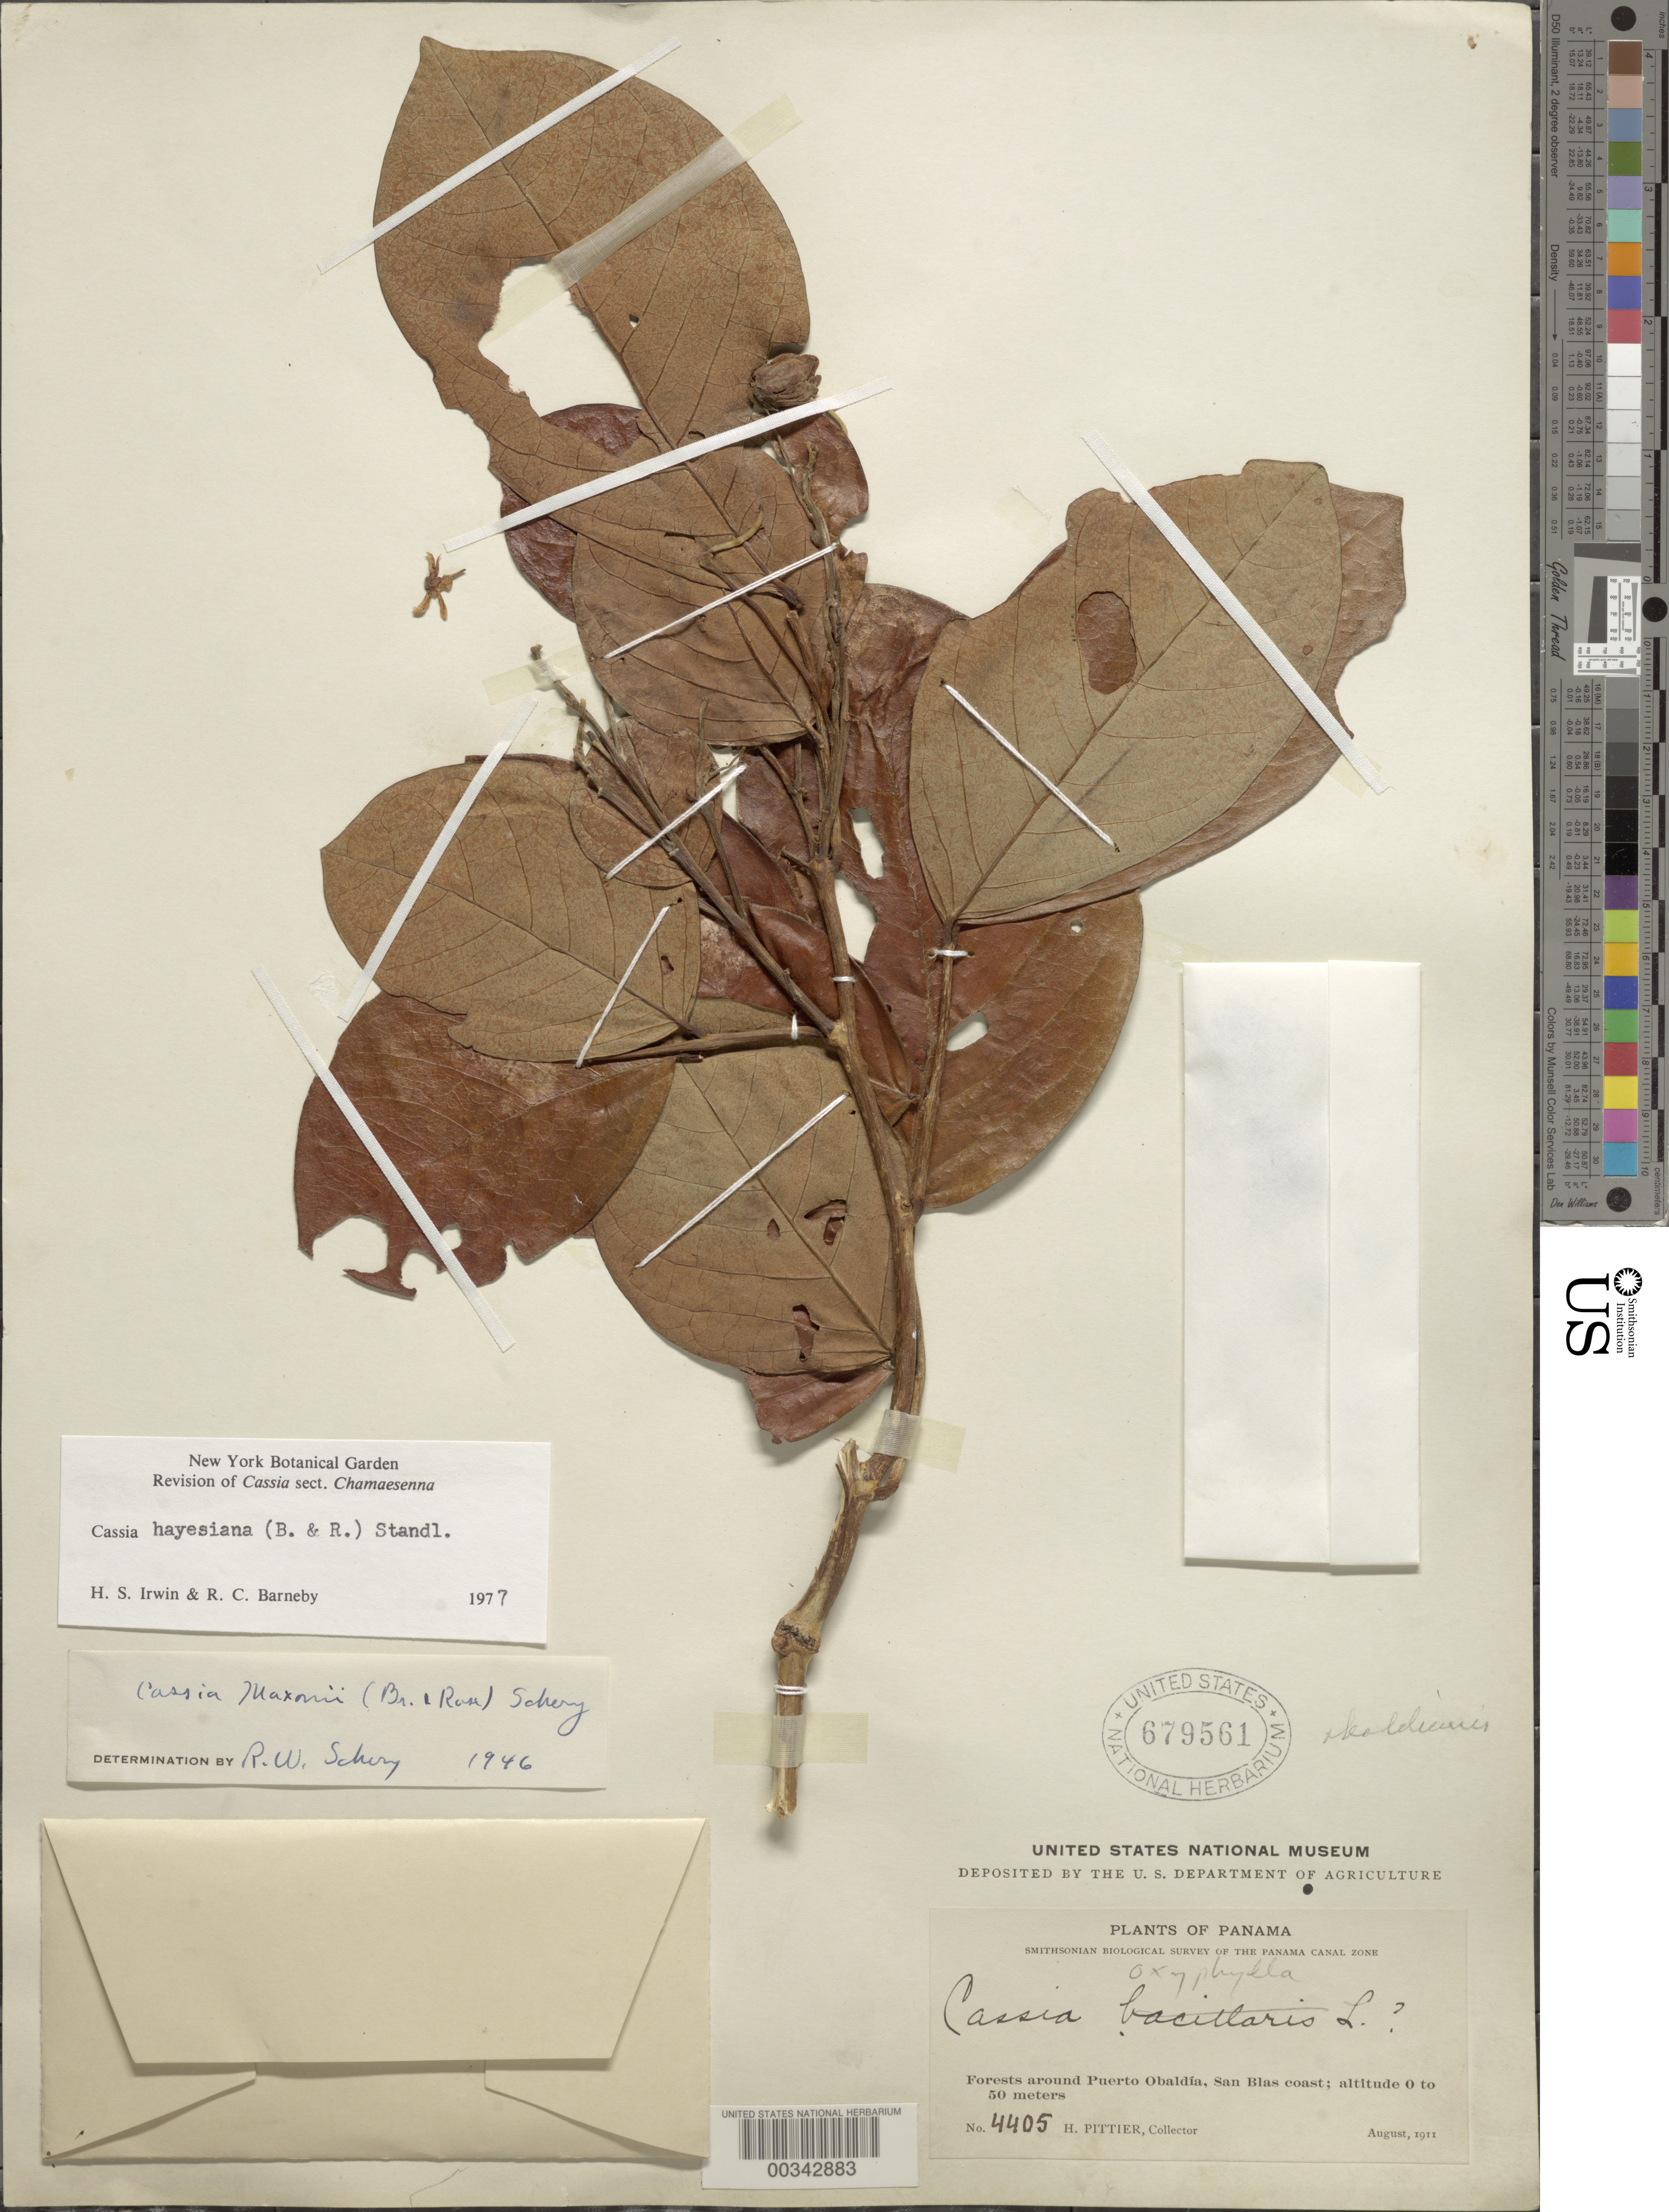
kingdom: Plantae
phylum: Tracheophyta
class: Magnoliopsida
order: Fabales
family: Fabaceae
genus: Senna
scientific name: Senna hayesiana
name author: (Britton & Rose) H.S. Irwin & Barneby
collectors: H. F. Pittier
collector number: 4405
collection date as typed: Aug 1911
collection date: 1911-08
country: Panama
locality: Around Puerto Obaldfa, San Blas coast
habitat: Forests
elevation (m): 0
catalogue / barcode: US 679561